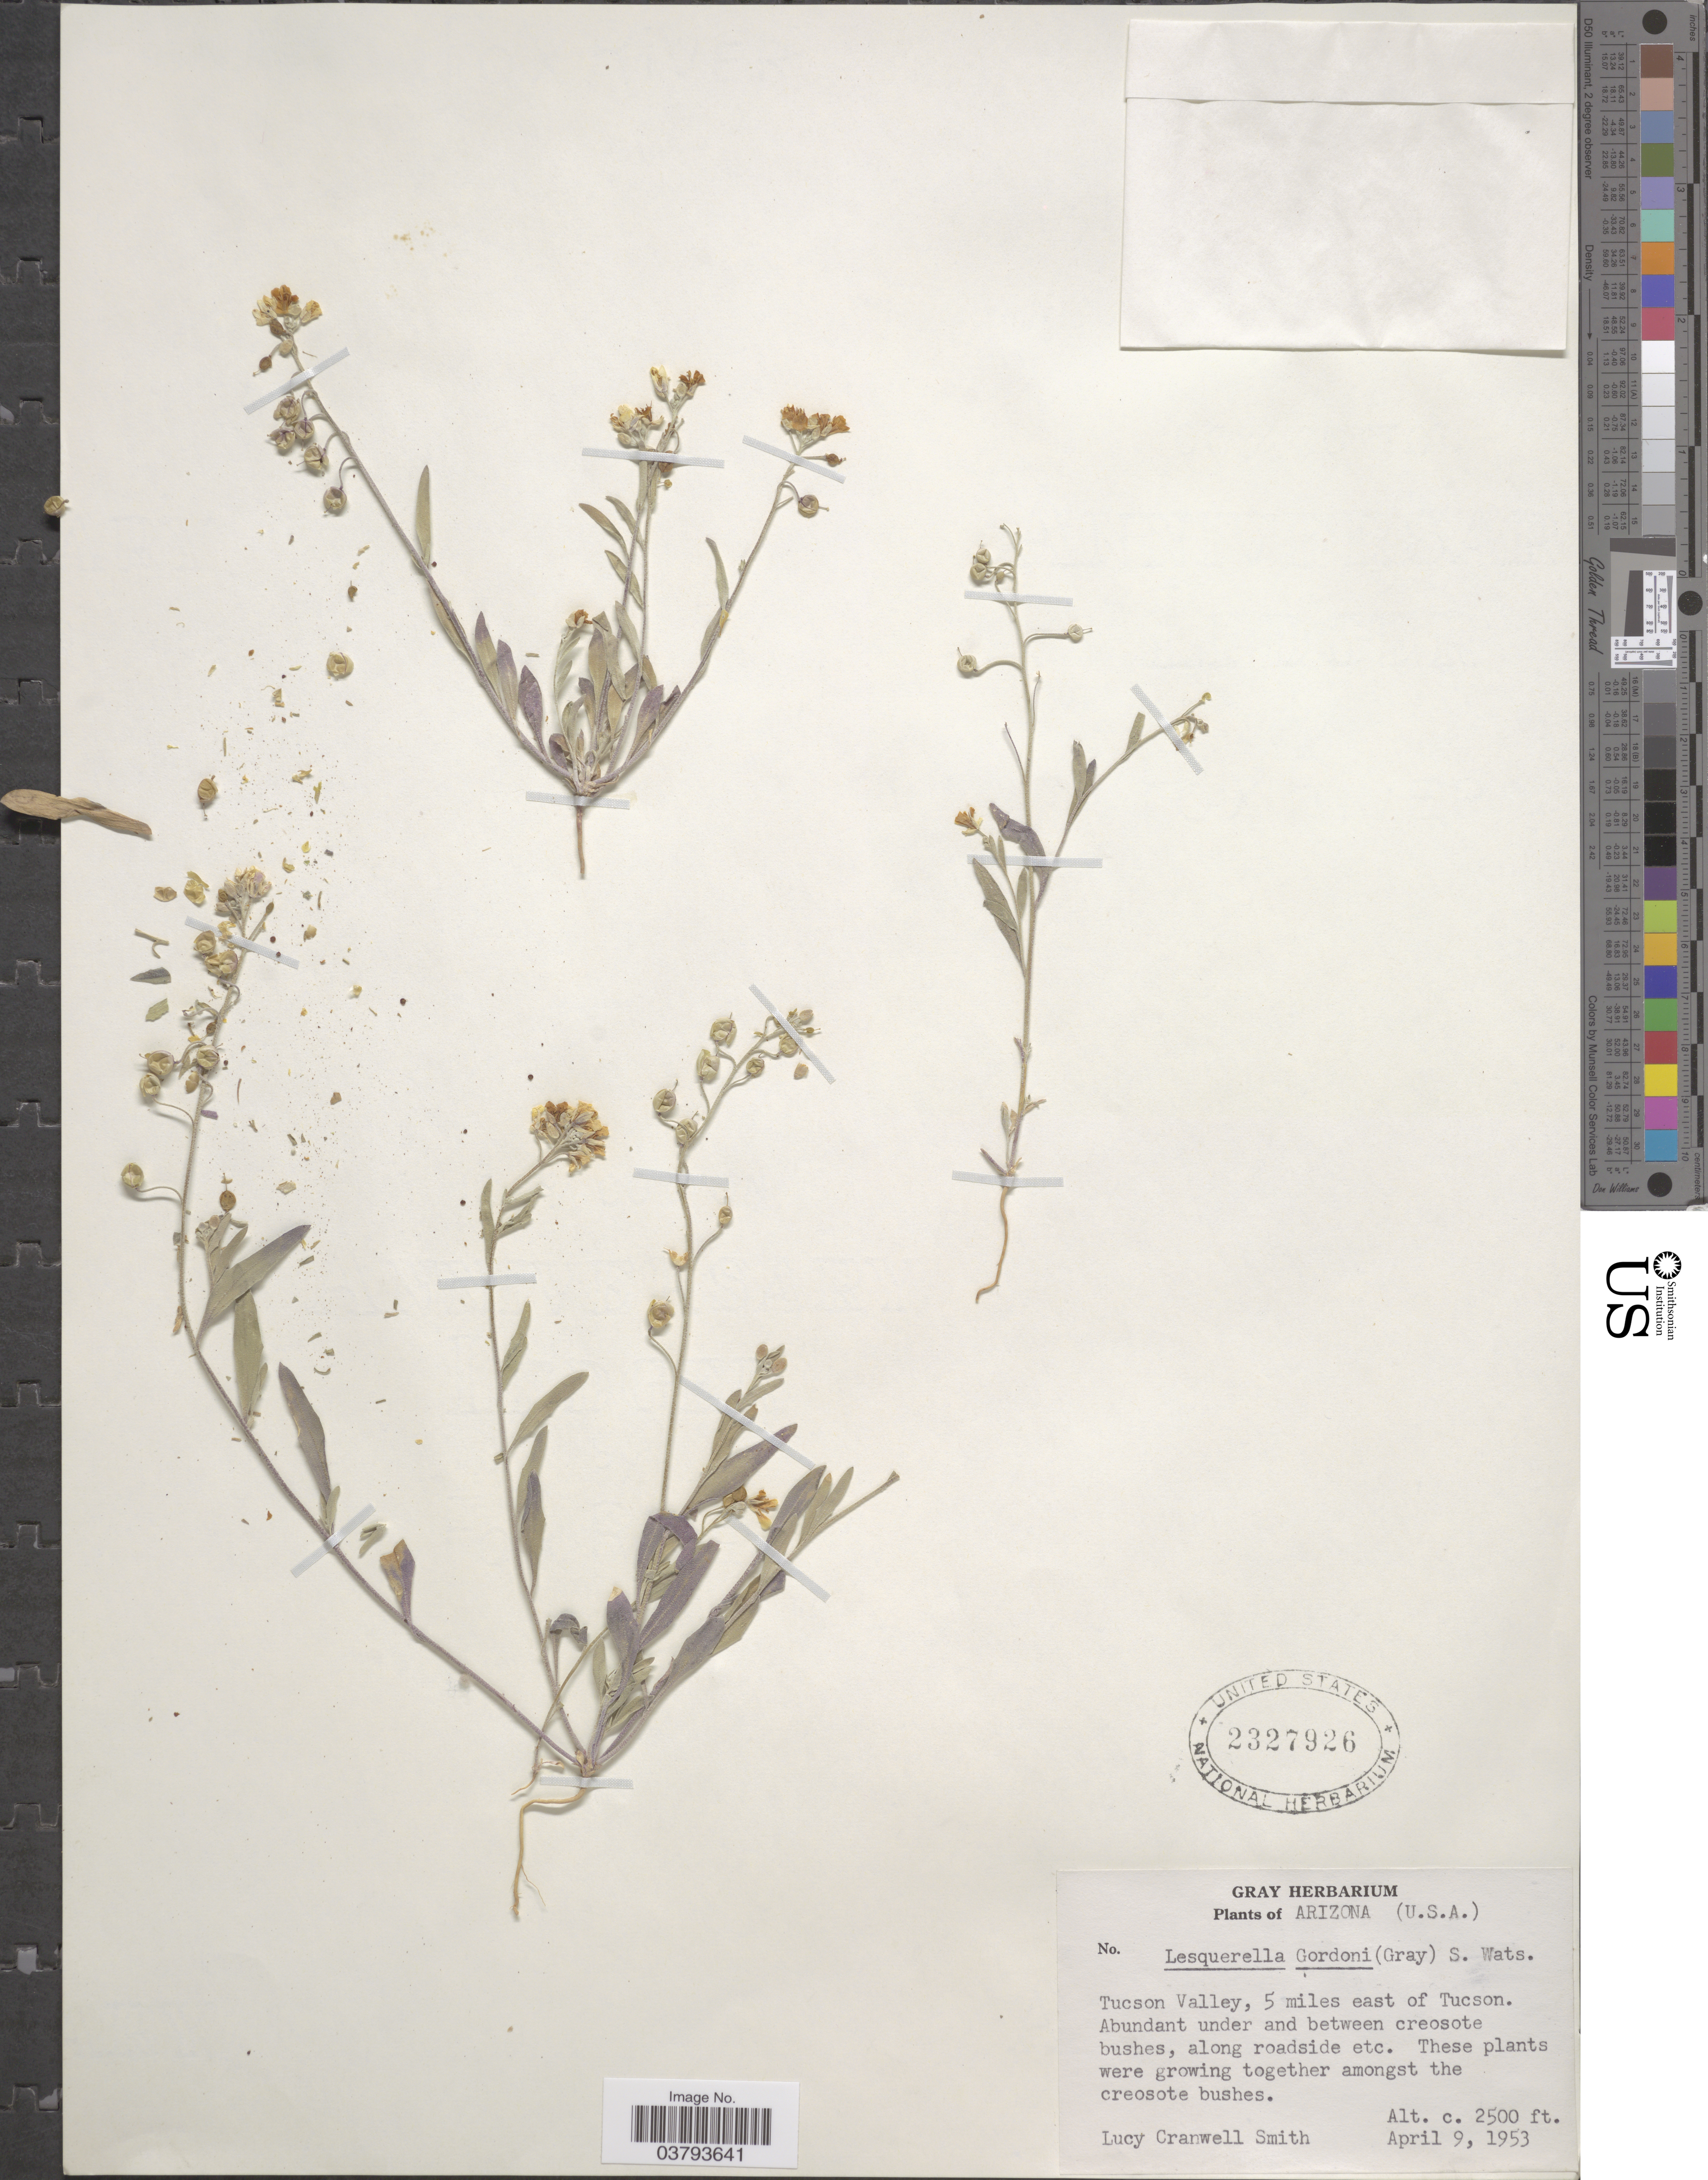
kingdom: Plantae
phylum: Tracheophyta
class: Magnoliopsida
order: Brassicales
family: Brassicaceae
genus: Lesquerella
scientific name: Lesquerella gordonii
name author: (A. Gray) S. Watson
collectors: L. C. Smith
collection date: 1953-04-09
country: United States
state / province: Arizona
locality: Tucson Valley, 5 miles east of Tucson.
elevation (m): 762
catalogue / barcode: US 2327926